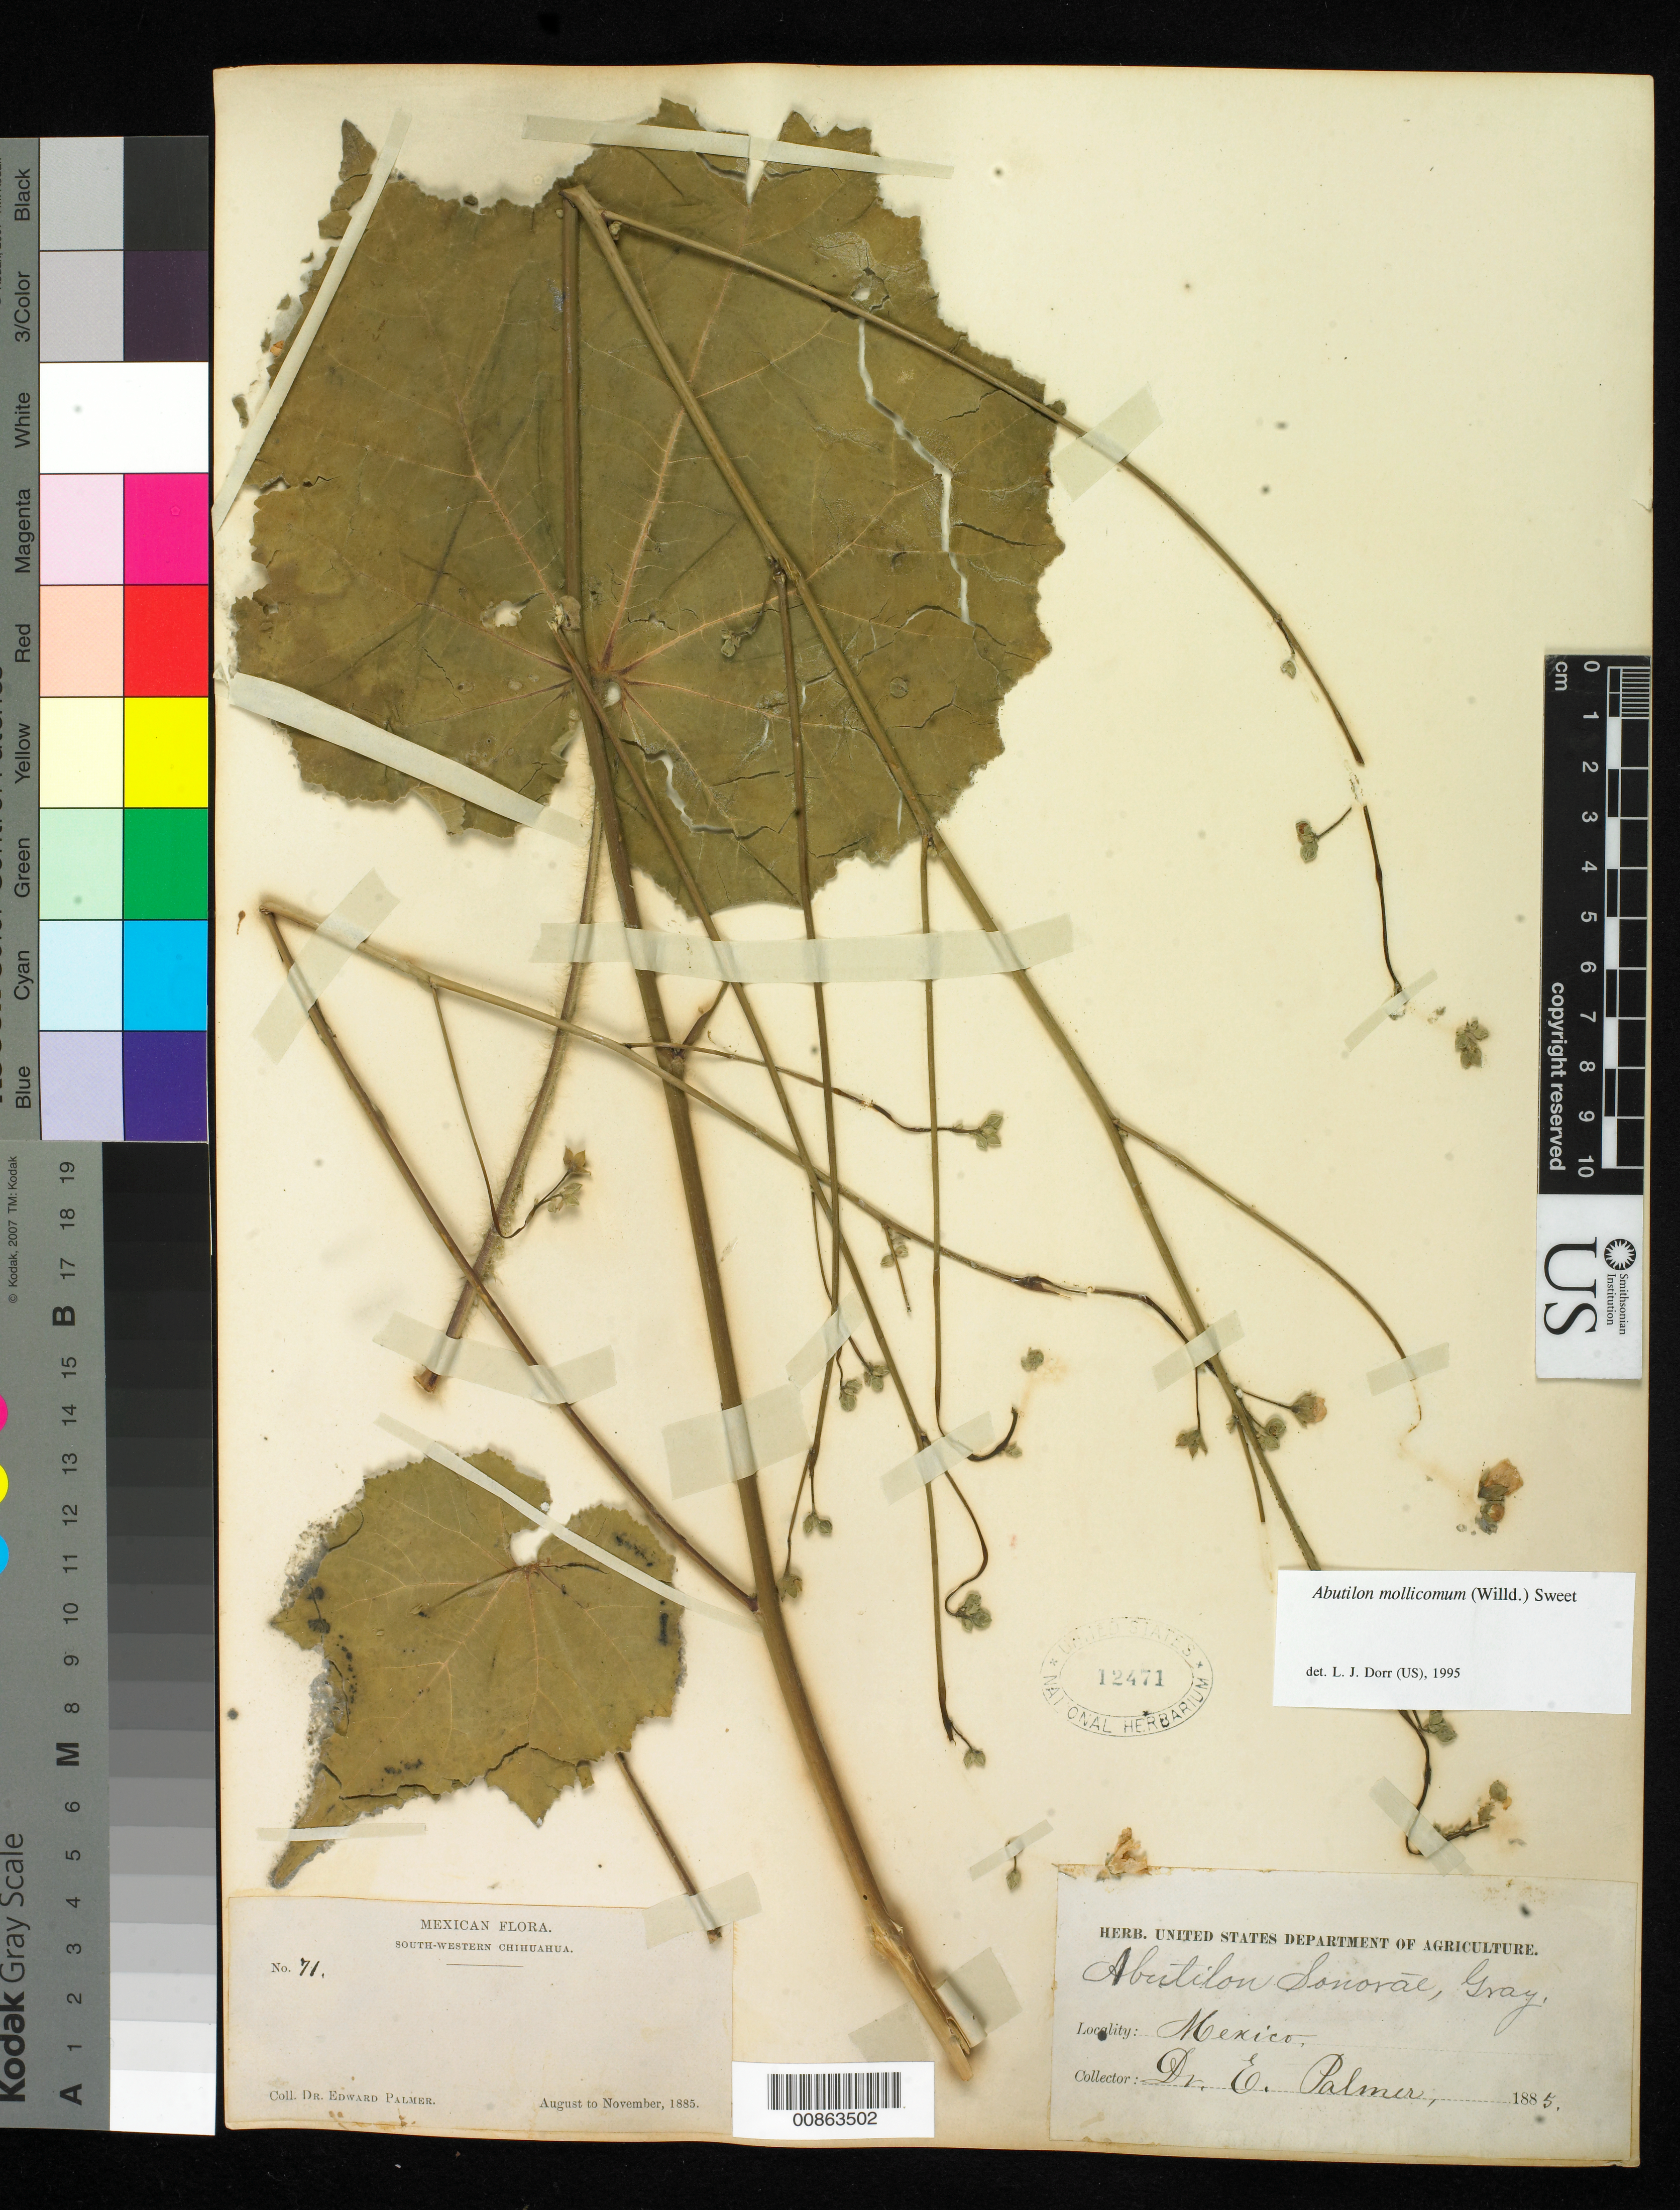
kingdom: Plantae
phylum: Tracheophyta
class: Magnoliopsida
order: Malvales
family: Malvaceae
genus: Abutilon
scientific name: Abutilon mollicomum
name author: (Willd.) Sweet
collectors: E. Palmer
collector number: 71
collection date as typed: Aug 1885 to -- Nov 1885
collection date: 1885-08/1885-11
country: Mexico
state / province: Chihuahua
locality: South-Western Chihuahua.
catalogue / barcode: US 12471